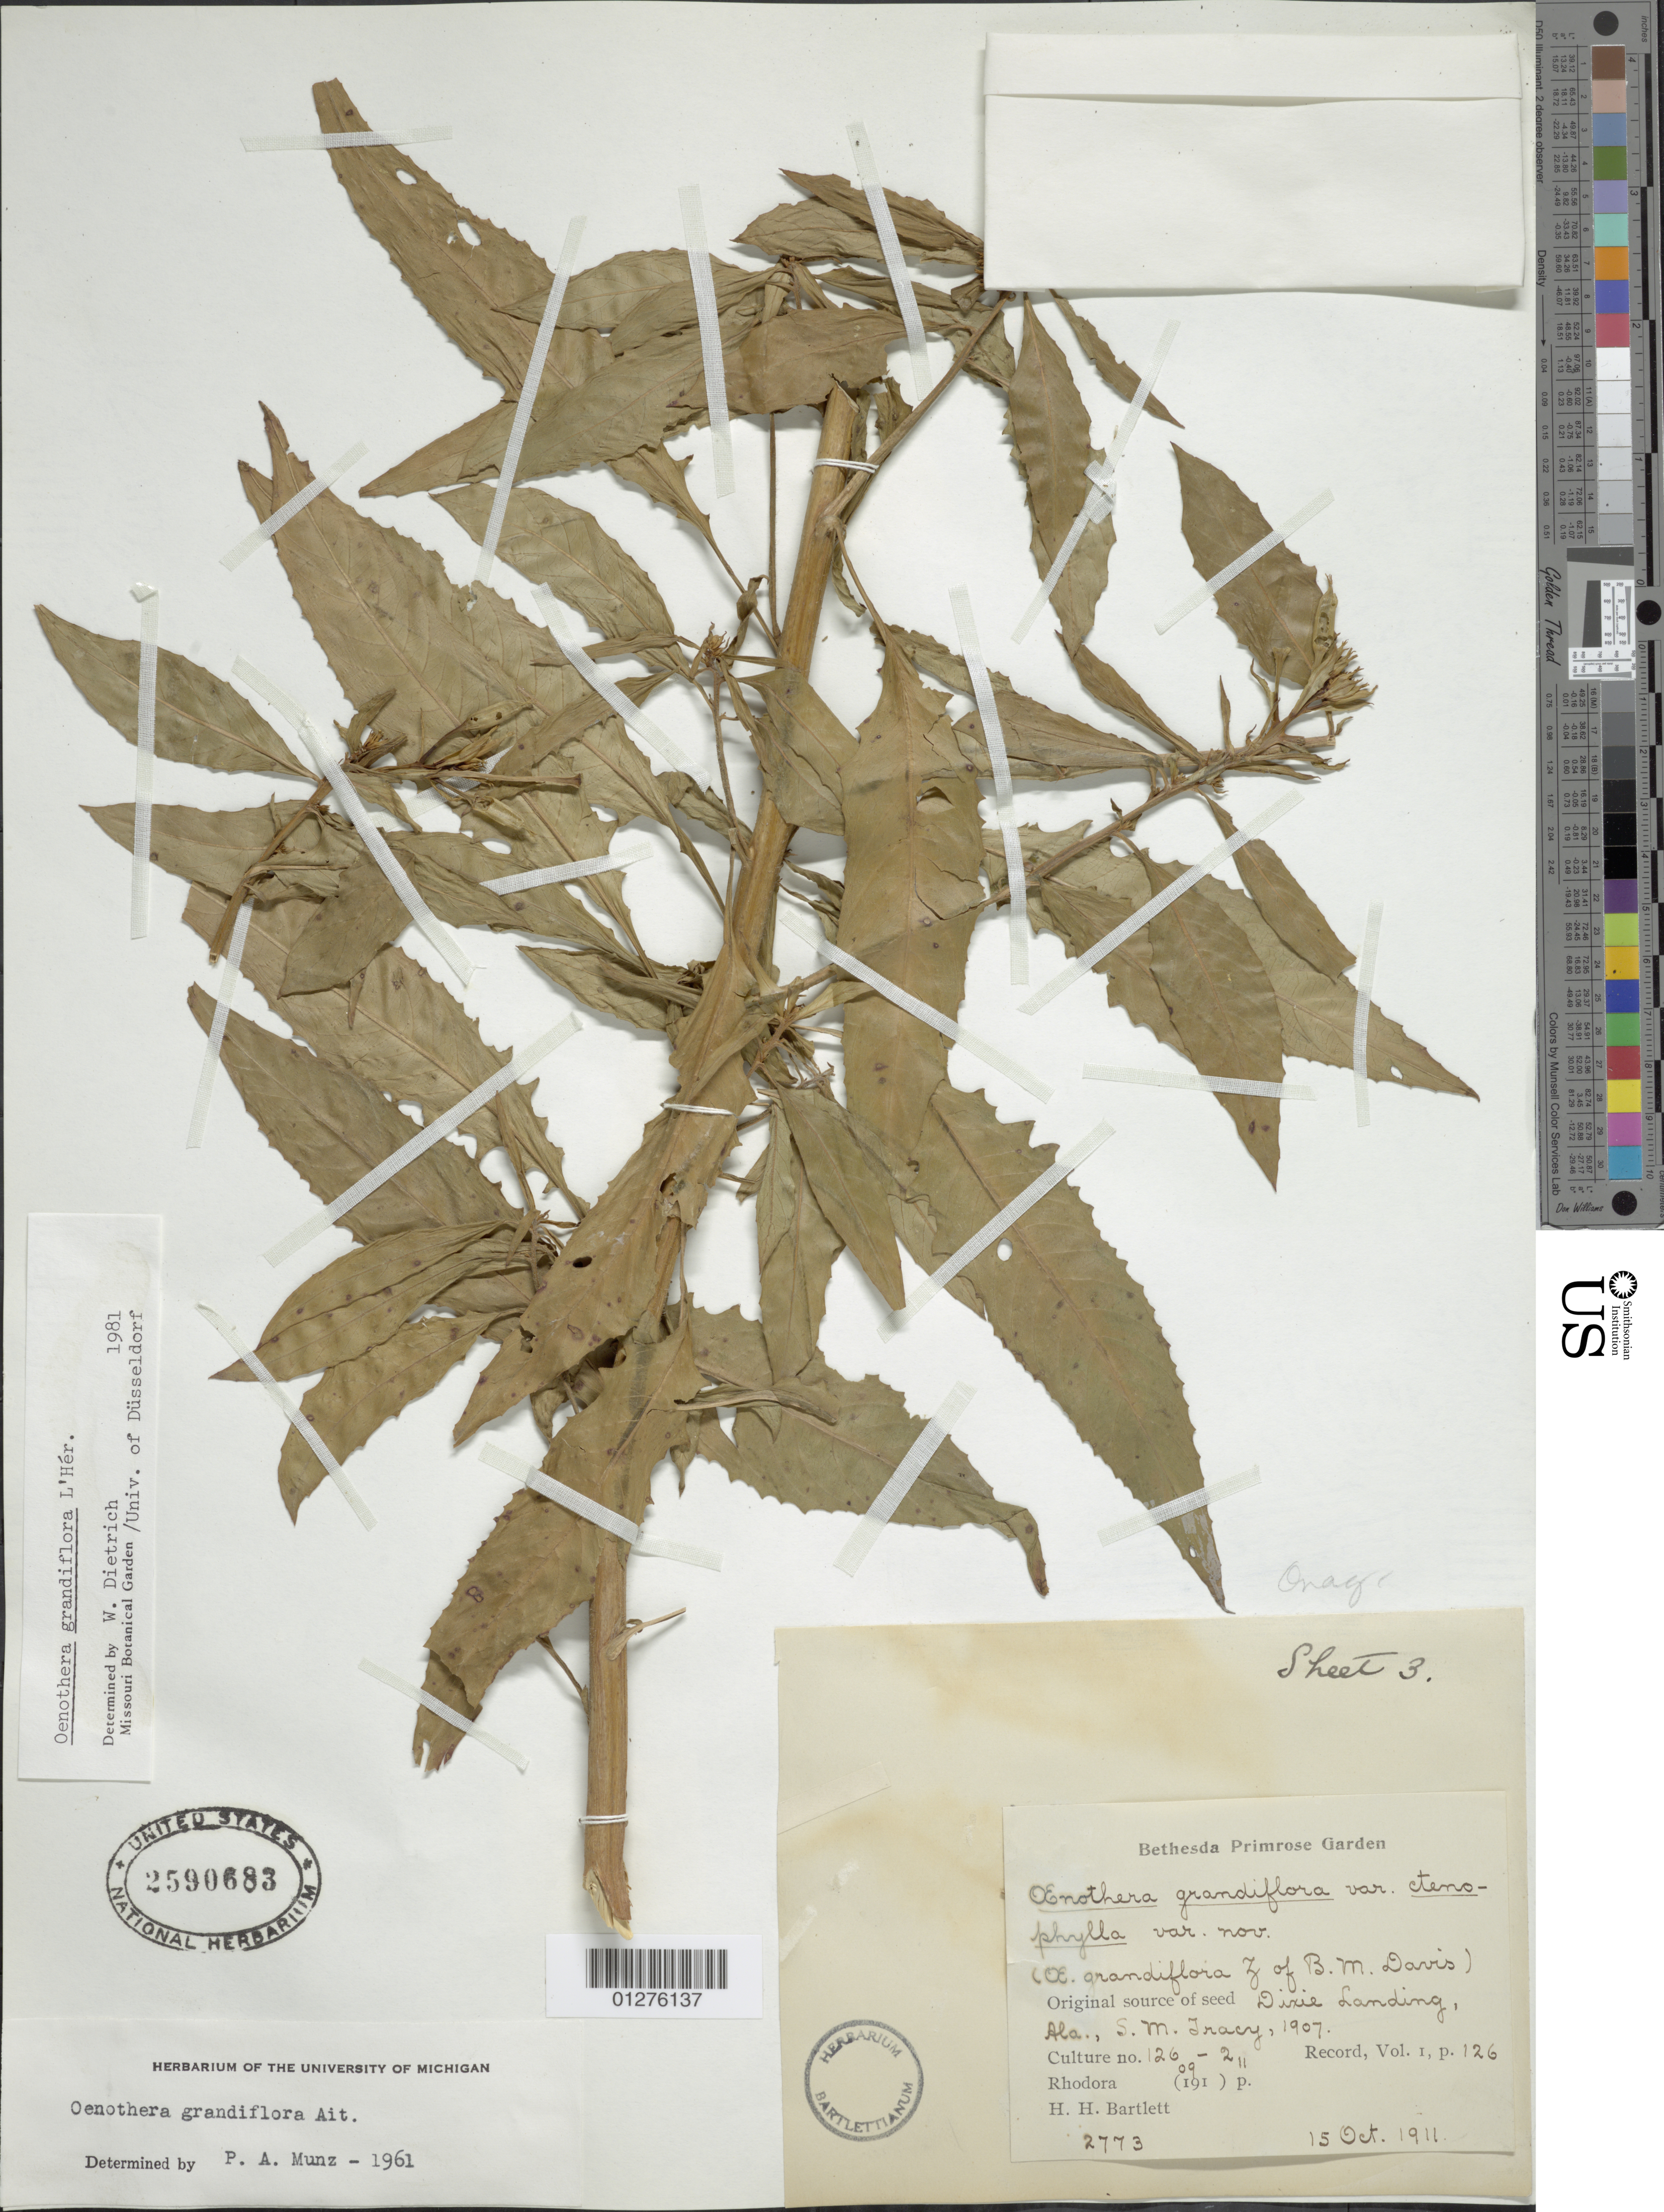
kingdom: Plantae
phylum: Tracheophyta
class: Magnoliopsida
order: Myrtales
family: Onagraceae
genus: Oenothera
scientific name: Oenothera grandiflora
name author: L'Hér.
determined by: Dietrich, W.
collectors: H. H. Bartlett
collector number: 2773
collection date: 1911-10-15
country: United States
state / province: Alabama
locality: Dixie Landing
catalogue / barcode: US 2590683